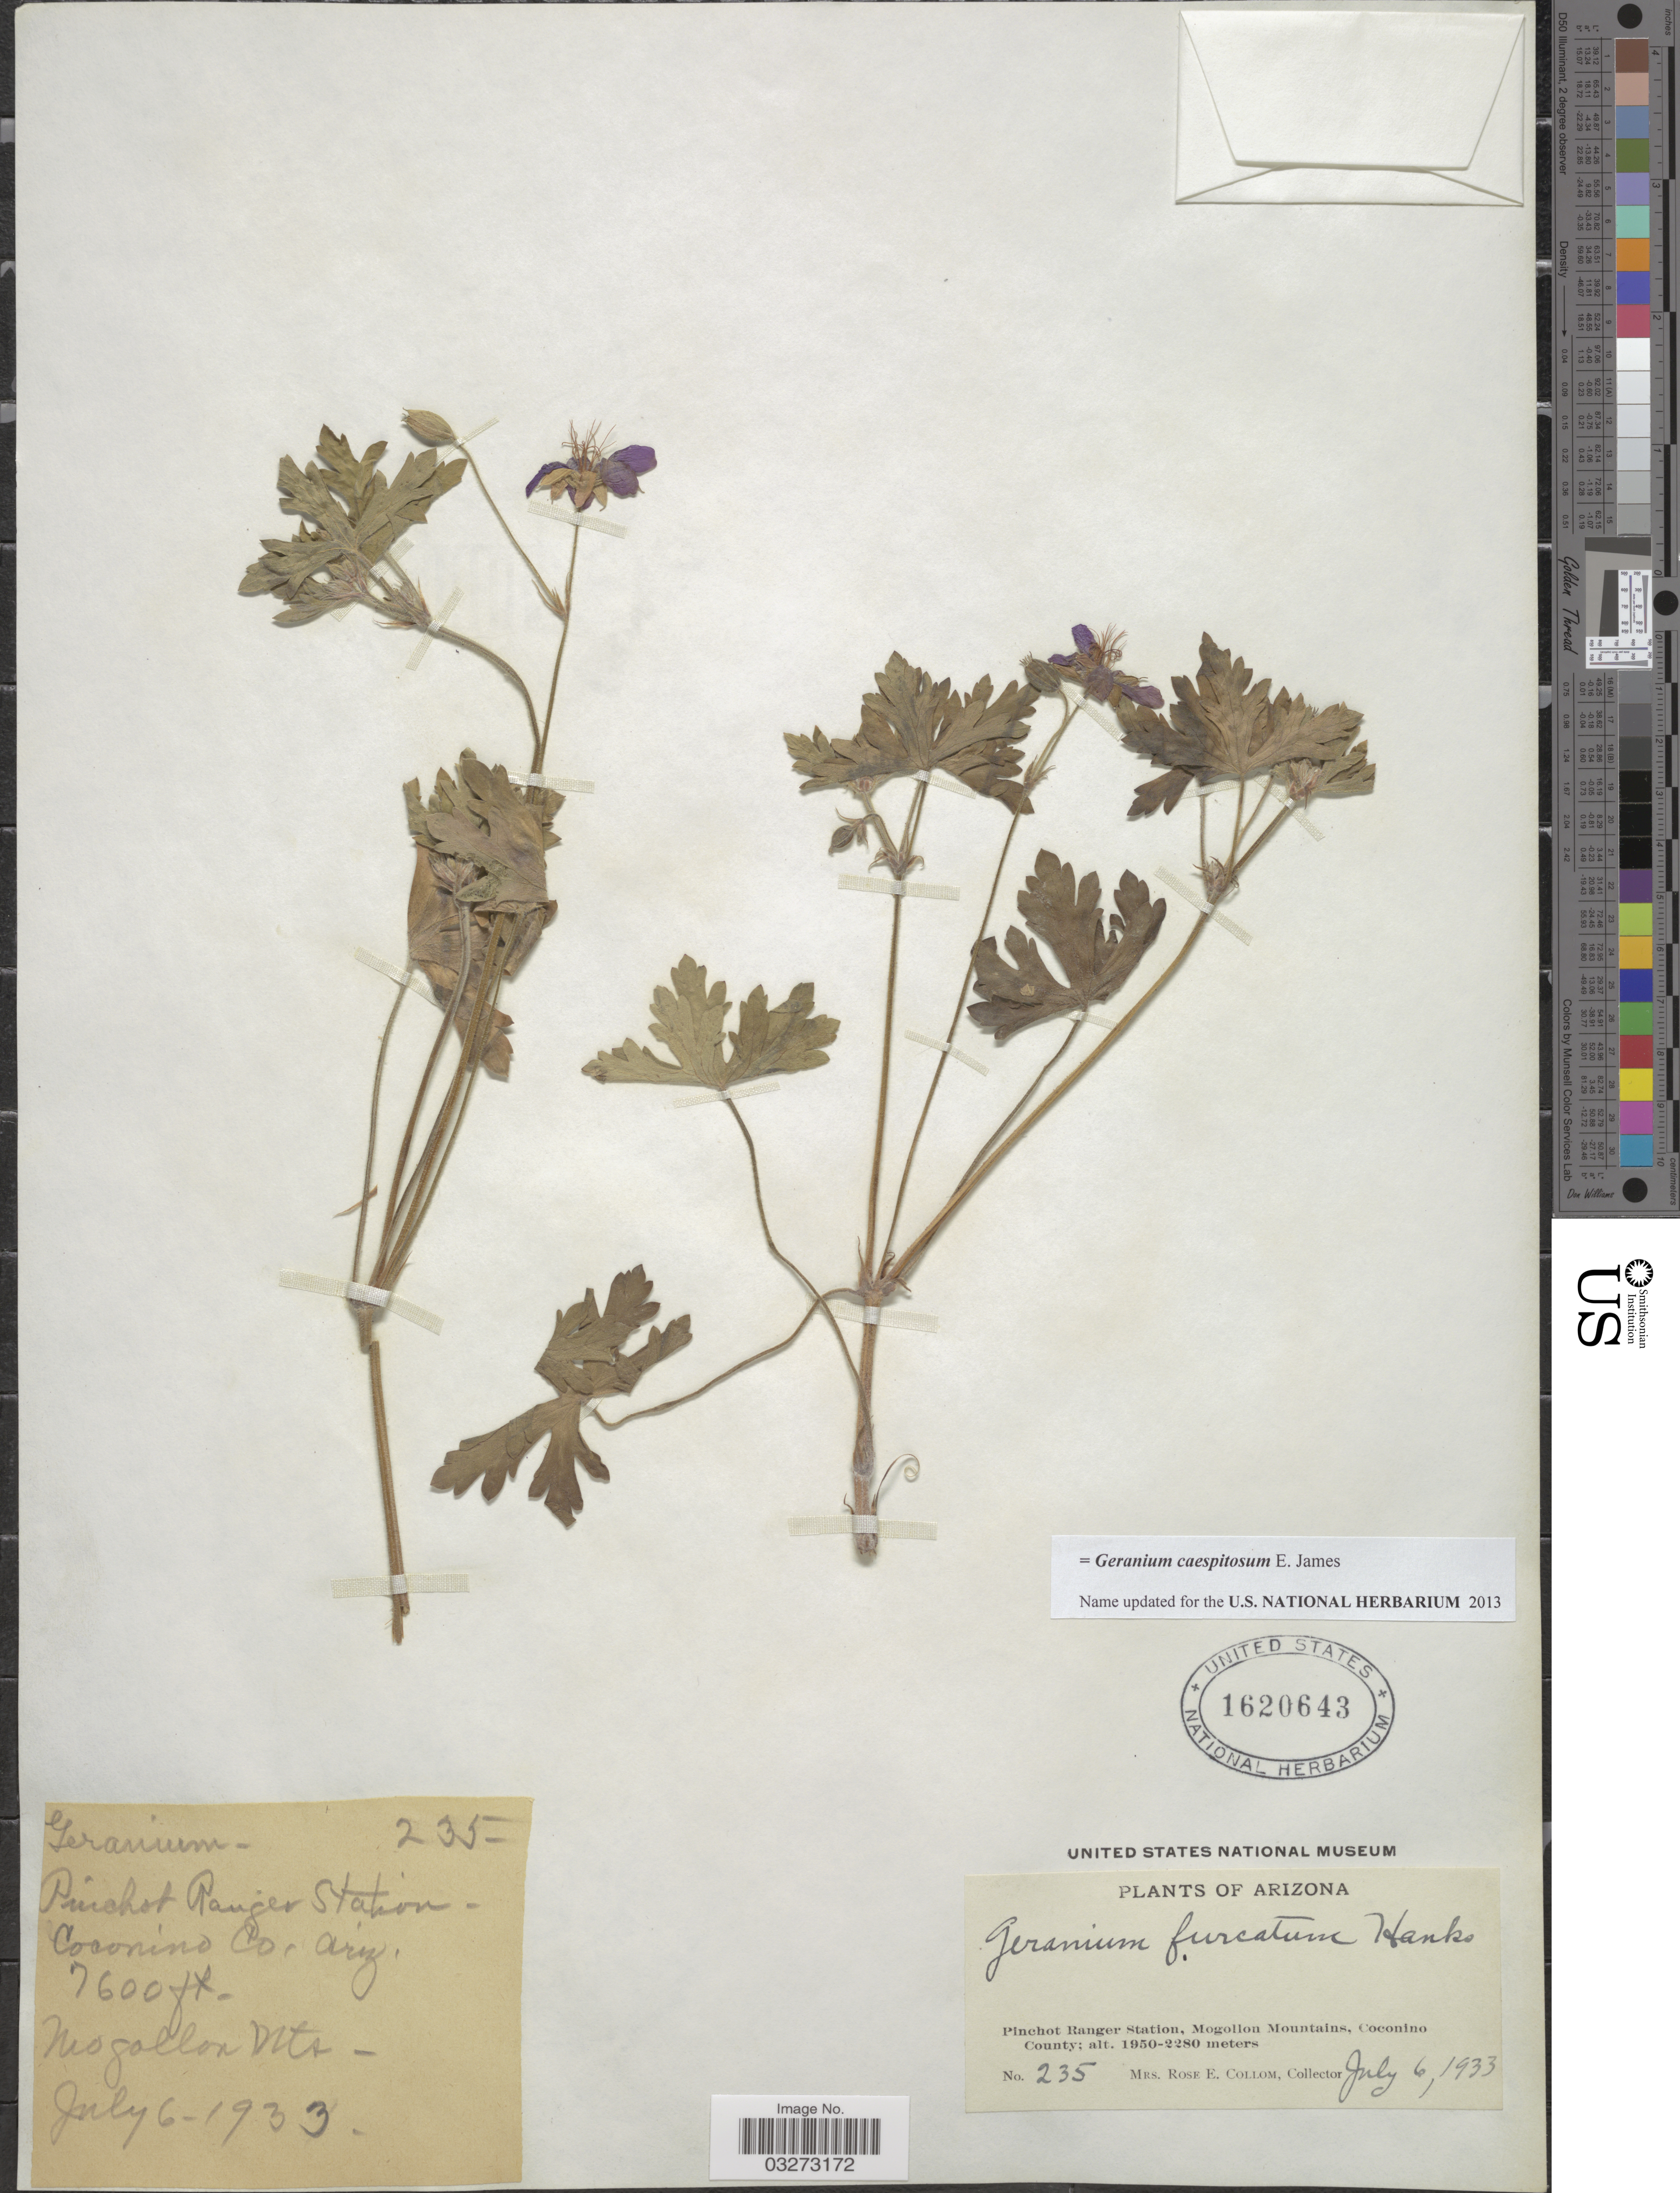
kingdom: Plantae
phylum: Tracheophyta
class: Magnoliopsida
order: Geraniales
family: Geraniaceae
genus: Geranium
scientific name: Geranium caespitosum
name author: E. James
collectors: R. E. Collom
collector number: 235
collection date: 1933-07-06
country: United States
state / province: Arizona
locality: Pinchot Ranger Station, Mogollon Mountains, Coconino County.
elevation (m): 2316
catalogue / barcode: US 1620643